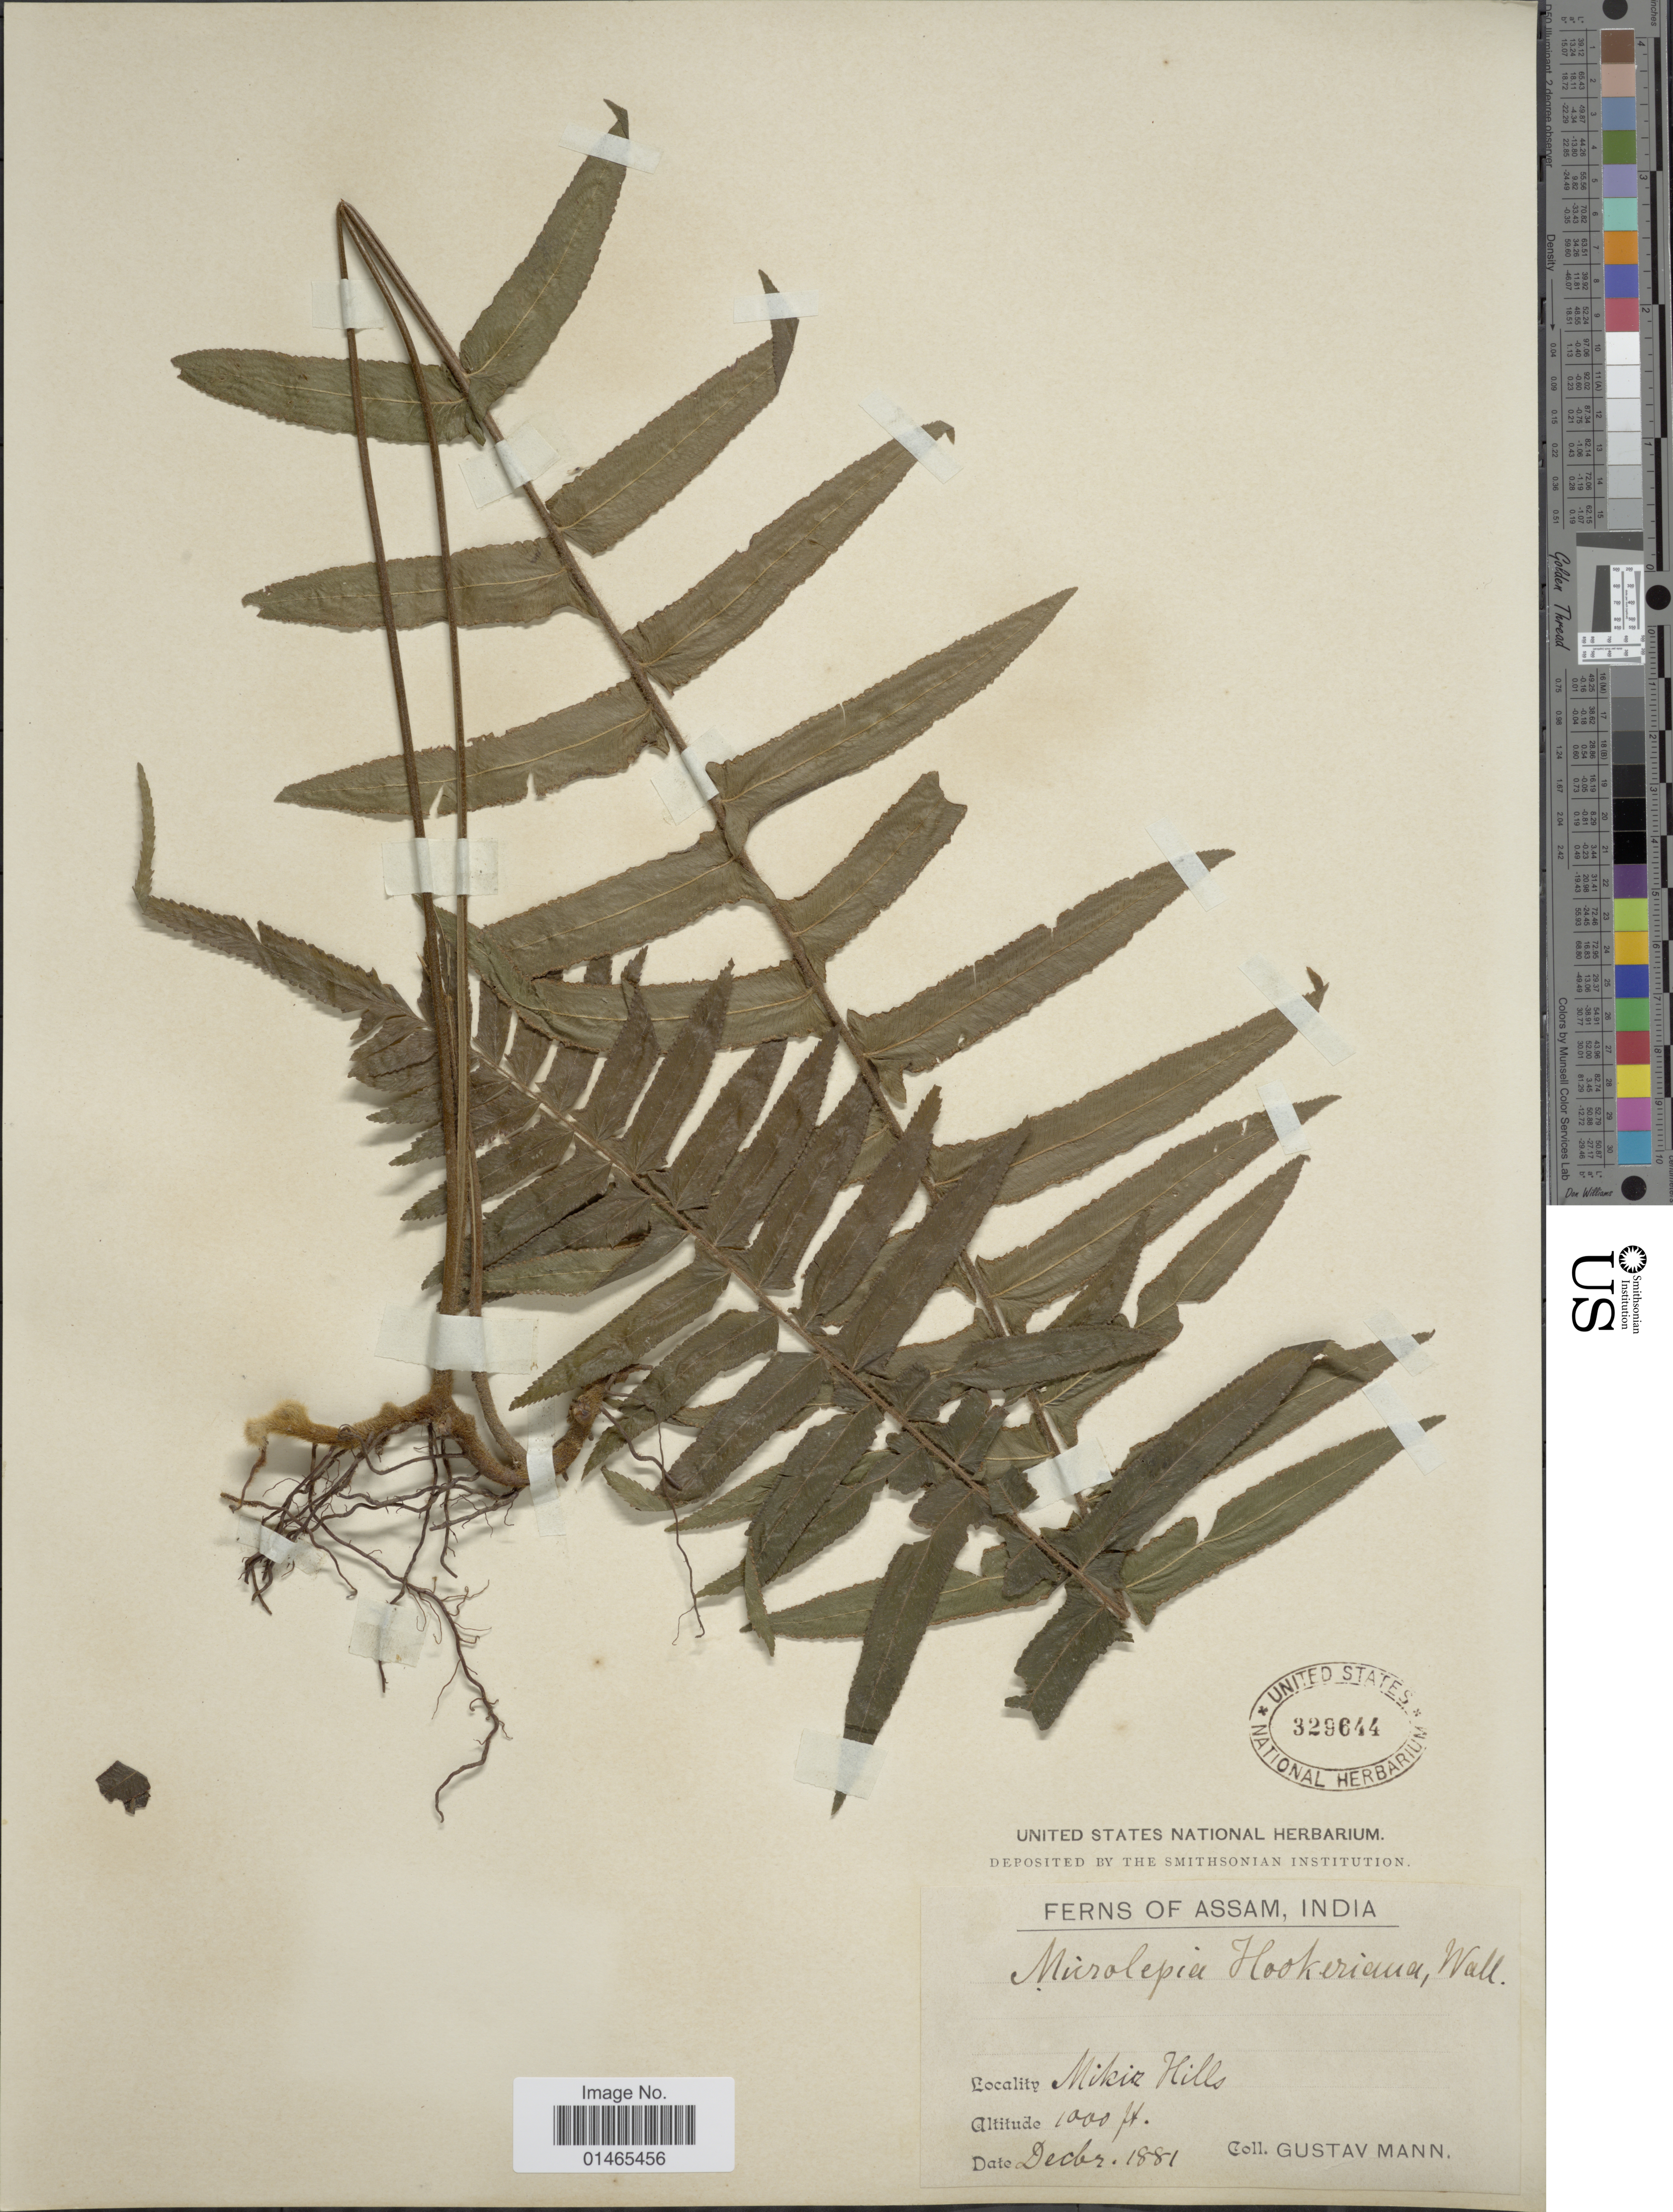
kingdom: Plantae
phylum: Tracheophyta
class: Polypodiopsida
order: Polypodiales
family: Dennstaedtiaceae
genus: Microlepia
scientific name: Microlepia hookeriana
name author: (Wall. ex Hook.) C. Presl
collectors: G. Mann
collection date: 1881-12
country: India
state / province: Assam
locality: Asam, Mikir Hills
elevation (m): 305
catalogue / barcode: US 329644